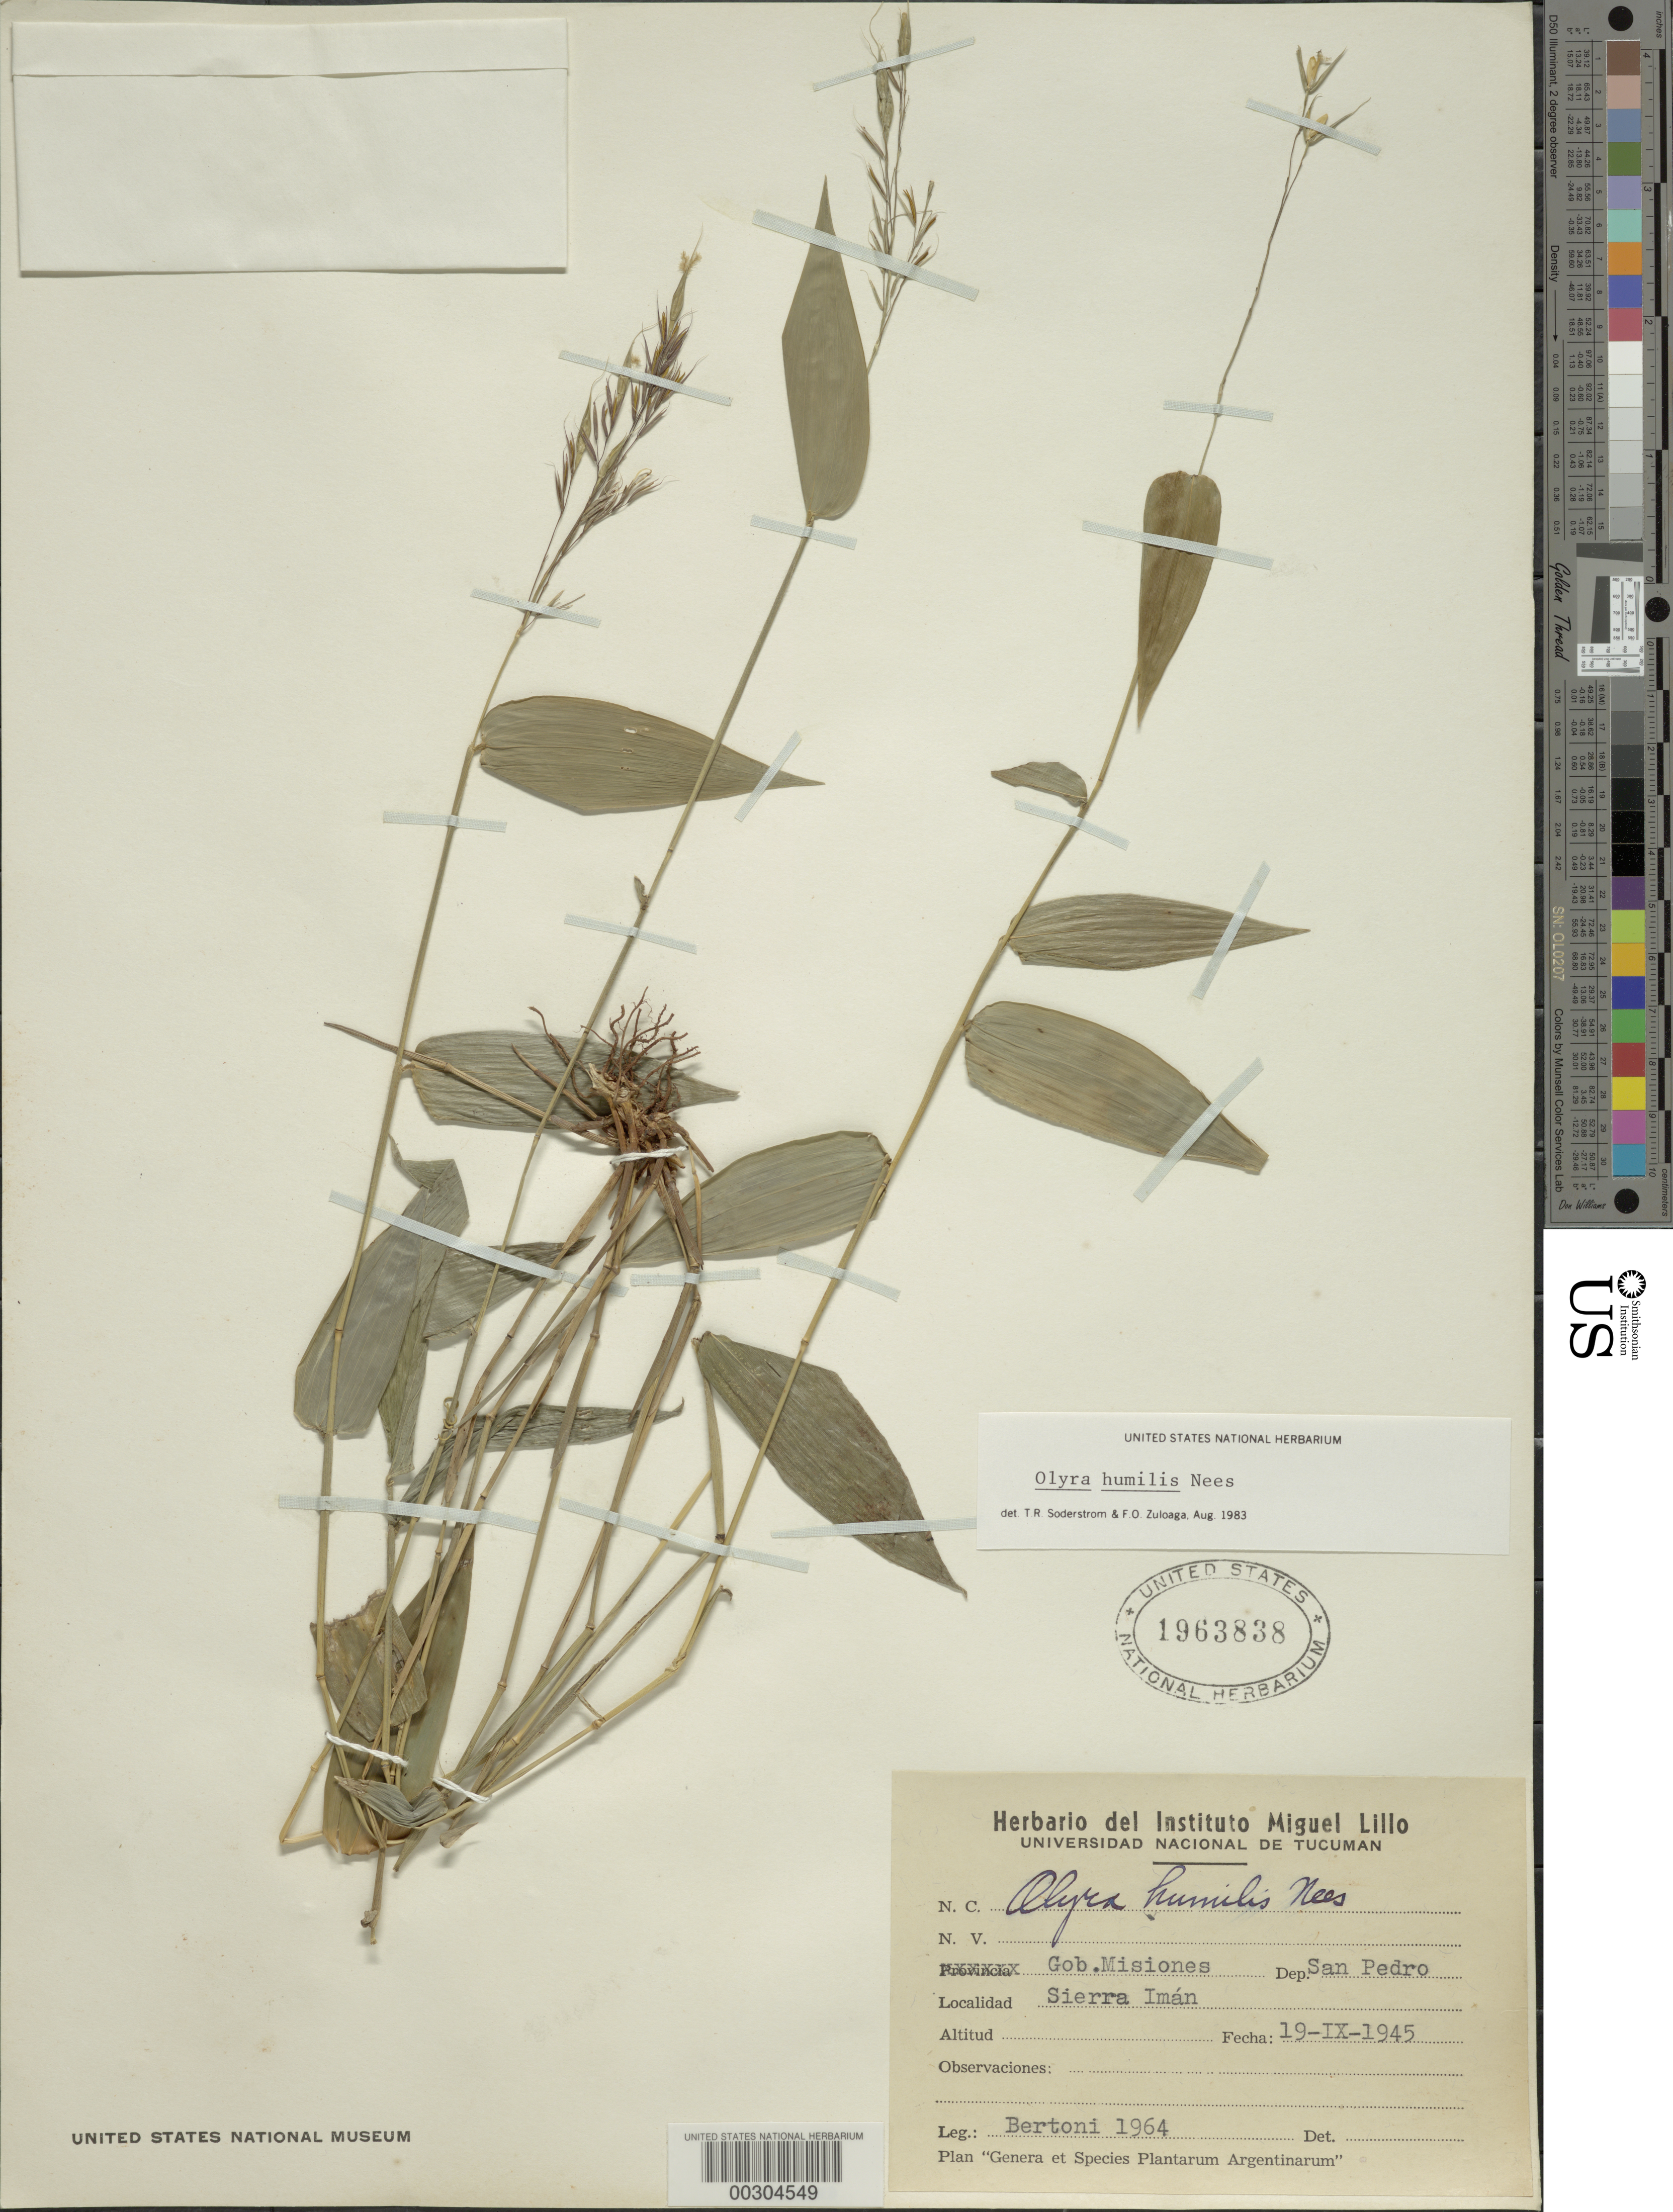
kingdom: Plantae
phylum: Tracheophyta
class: Liliopsida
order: Poales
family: Poaceae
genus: Olyra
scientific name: Olyra humilis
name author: Nees in Mart.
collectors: H. Bertoni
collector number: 1964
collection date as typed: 19 Sep 1945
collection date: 1945-09-19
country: Argentina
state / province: Misiones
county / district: San Pedro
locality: Sierra Iman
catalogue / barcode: US 1963838